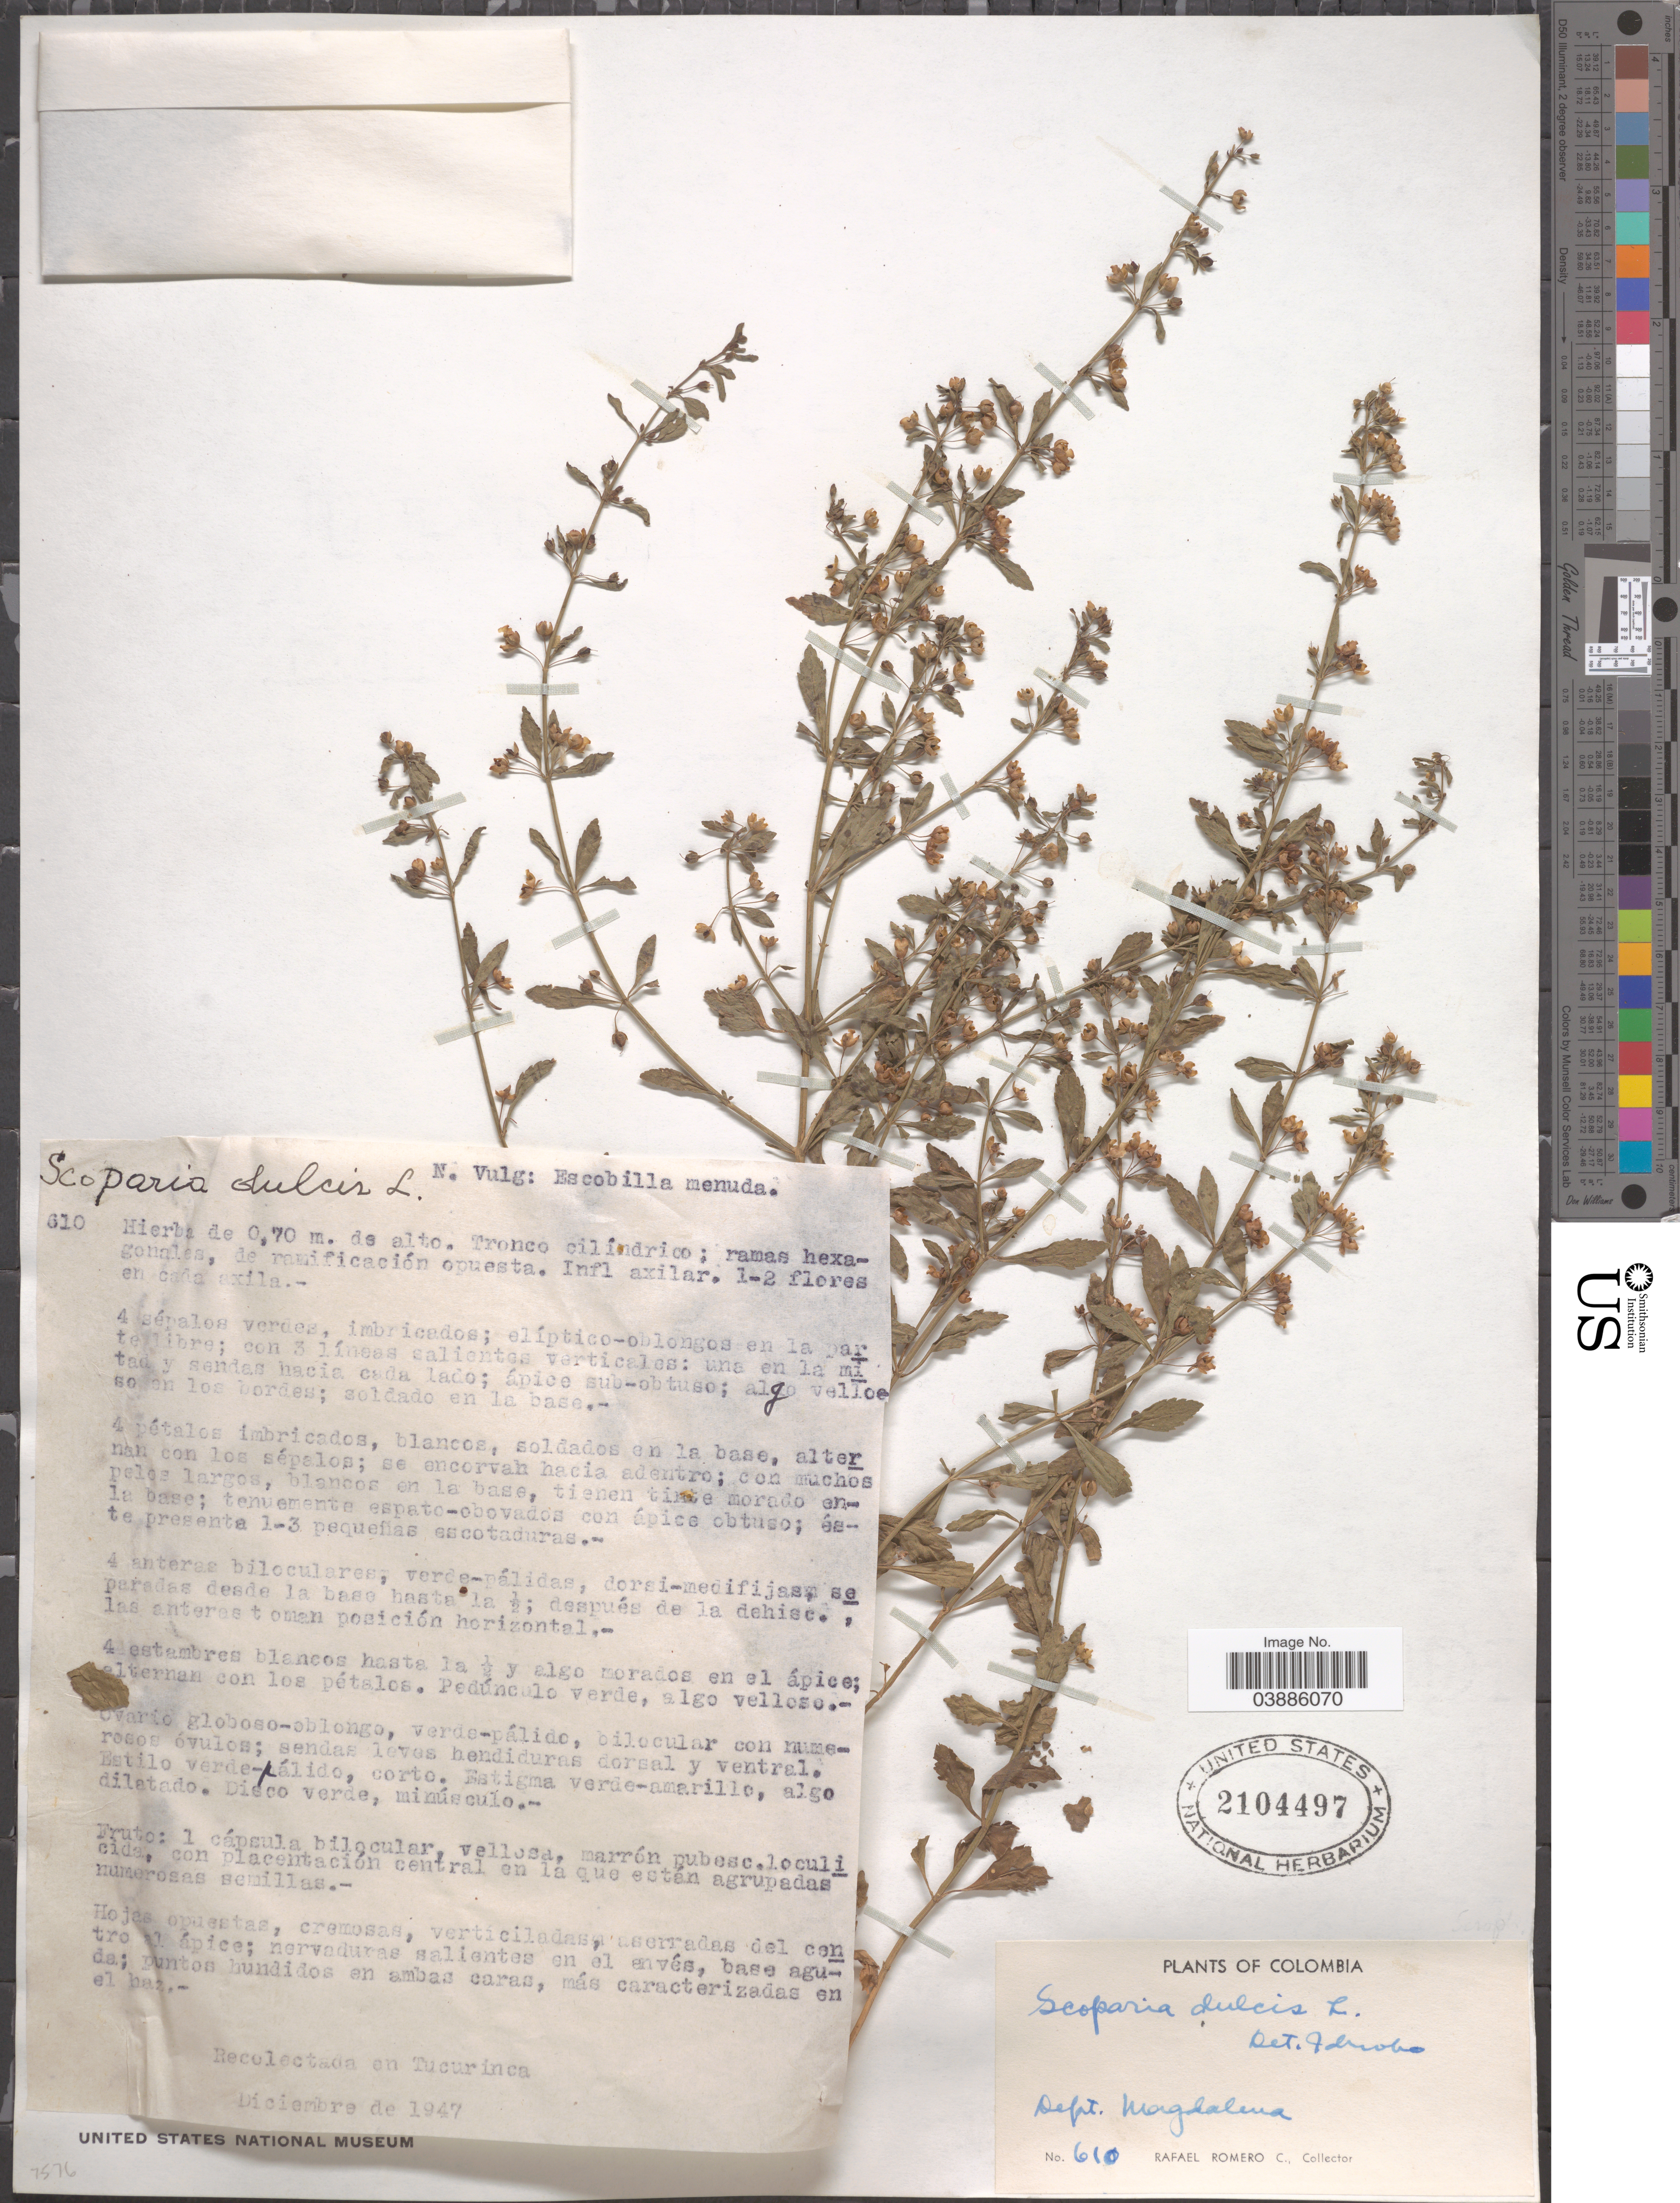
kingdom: Plantae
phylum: Tracheophyta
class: Magnoliopsida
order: Lamiales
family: Plantaginaceae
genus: Scoparia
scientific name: Scoparia dulcis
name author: L.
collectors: R. Romero Castañeda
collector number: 610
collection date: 1947-12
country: Colombia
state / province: Magdalena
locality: Dept. Magdalena. En Tucurinca.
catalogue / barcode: US 2104497